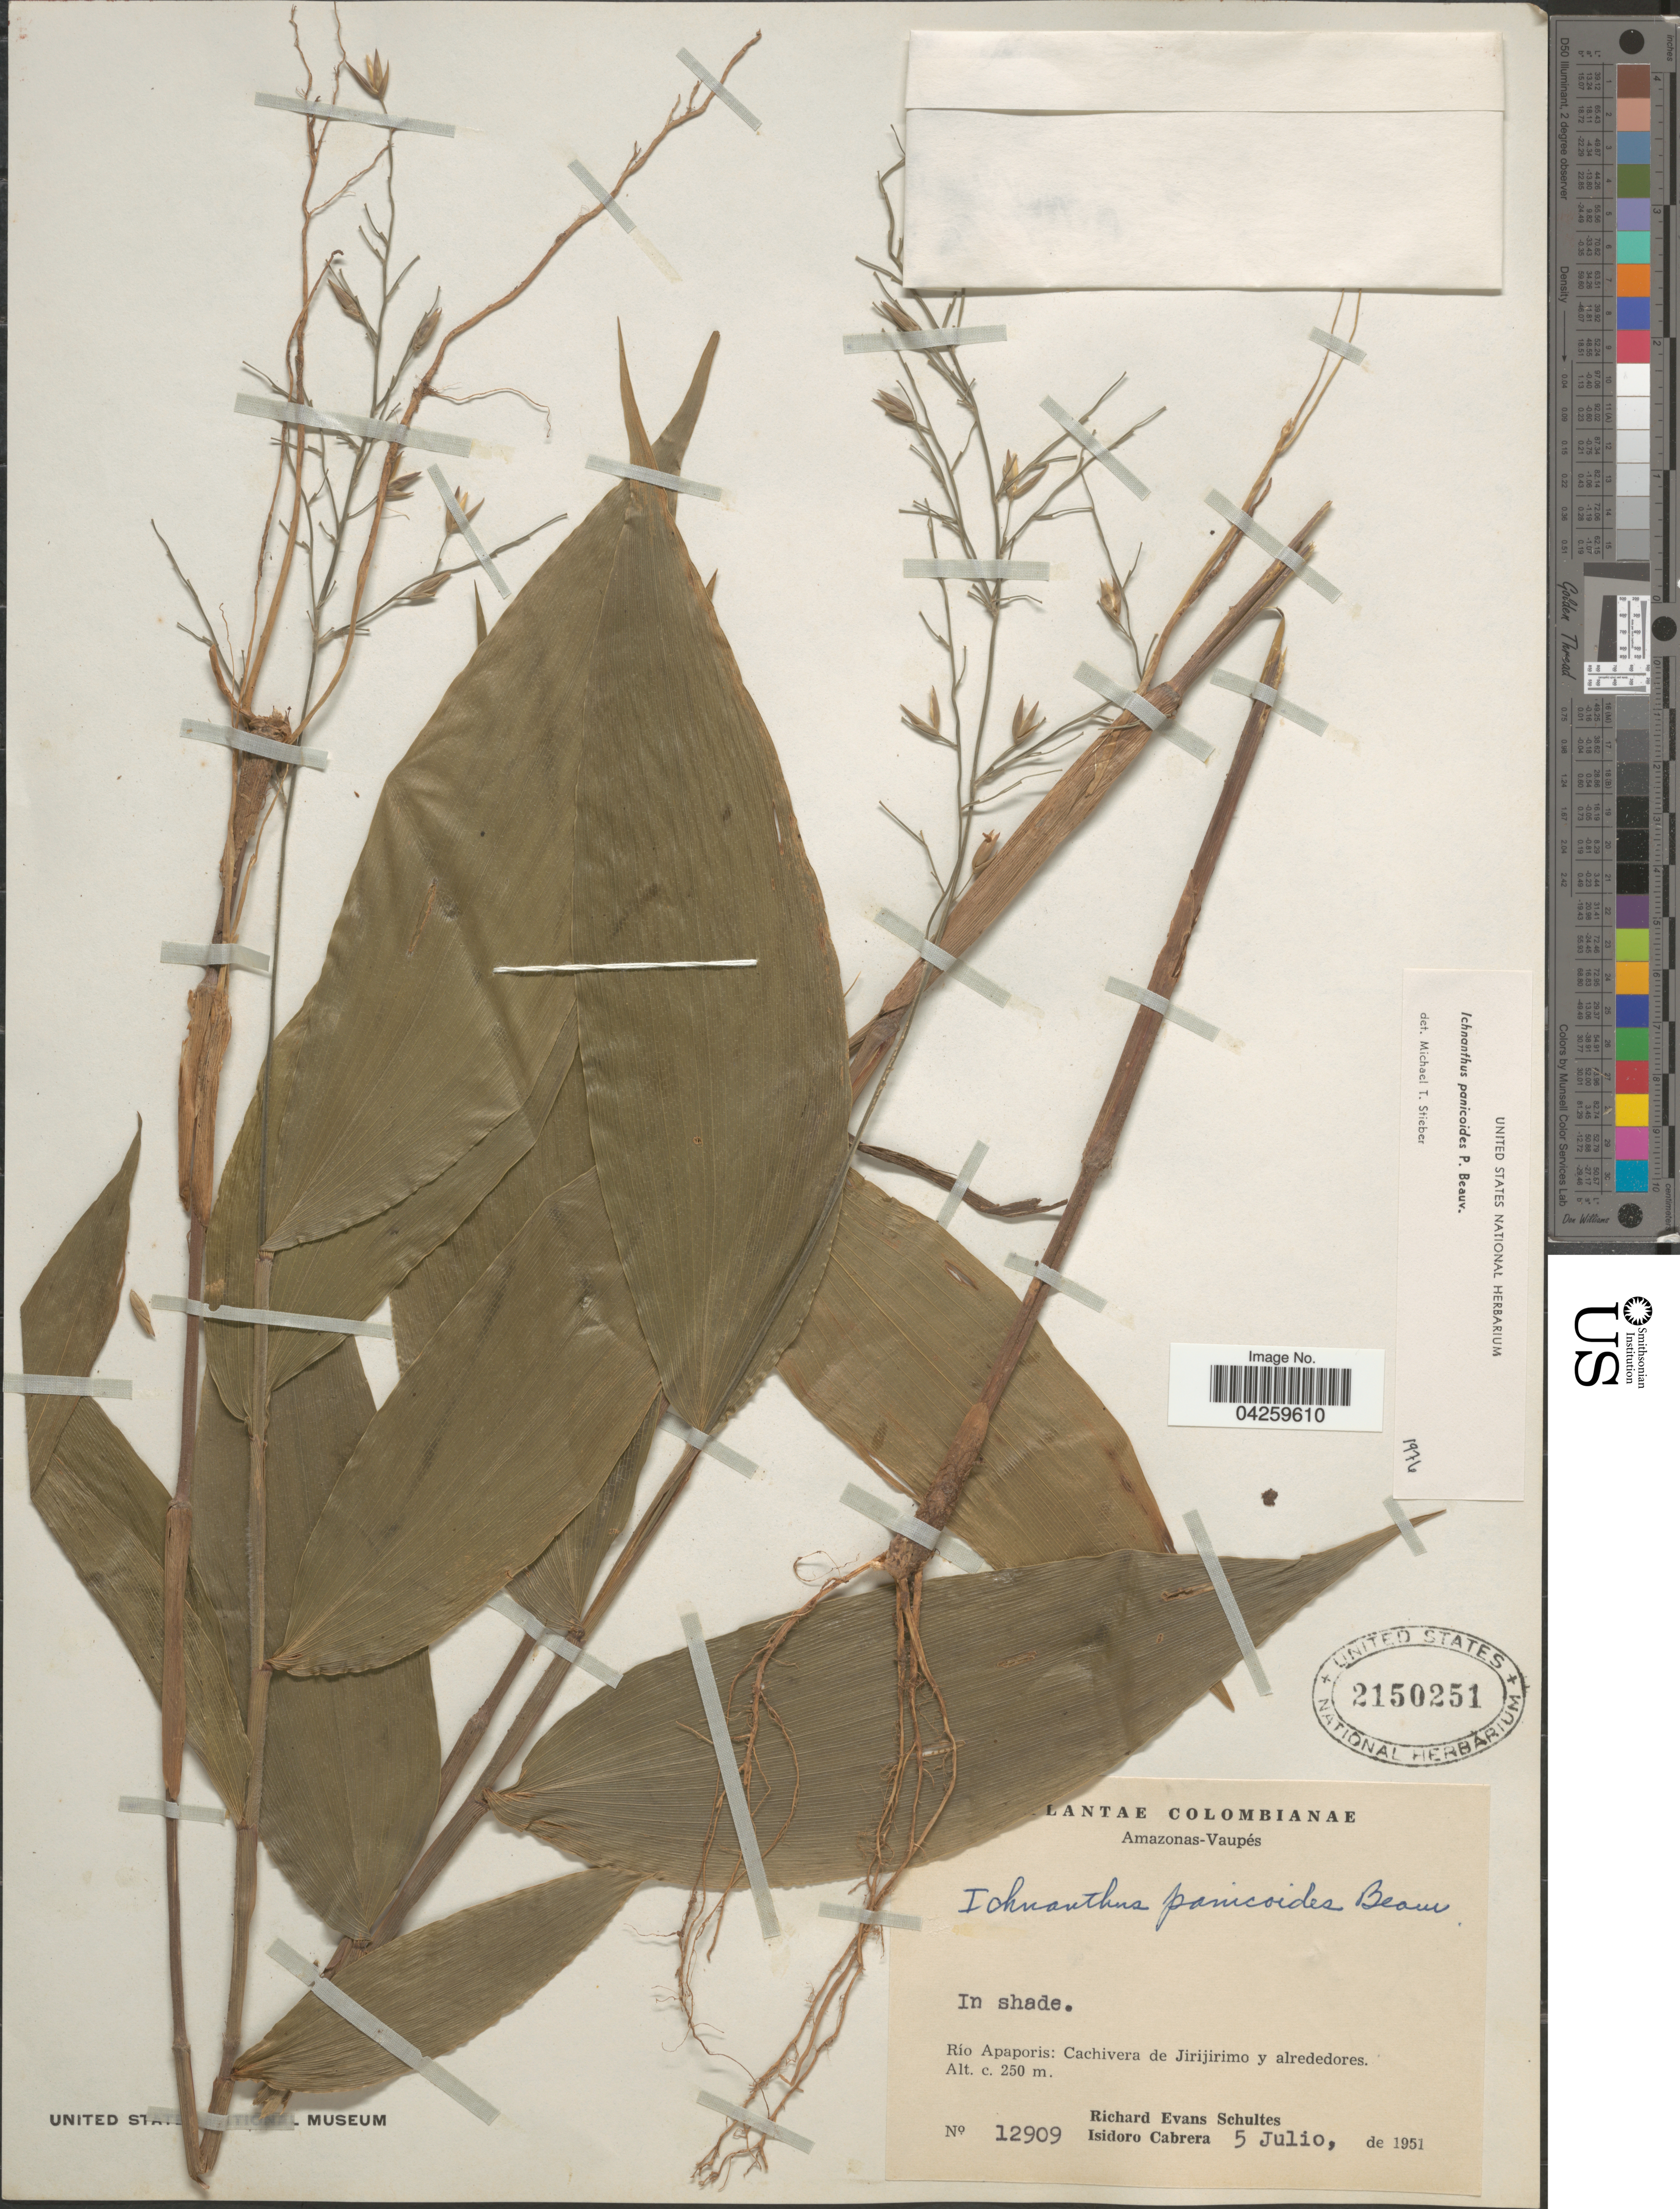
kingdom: Plantae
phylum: Tracheophyta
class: Liliopsida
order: Poales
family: Poaceae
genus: Ichnanthus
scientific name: Ichnanthus panicoides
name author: P. Beauv.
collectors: R. E. Schultes & I. Cabrera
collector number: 12909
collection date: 1951-07-05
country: Colombia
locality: Amazonas - Vaupes. Río Apaporis: Cachivera de Jirijirimo y alrededores.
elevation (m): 250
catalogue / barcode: US 2150251